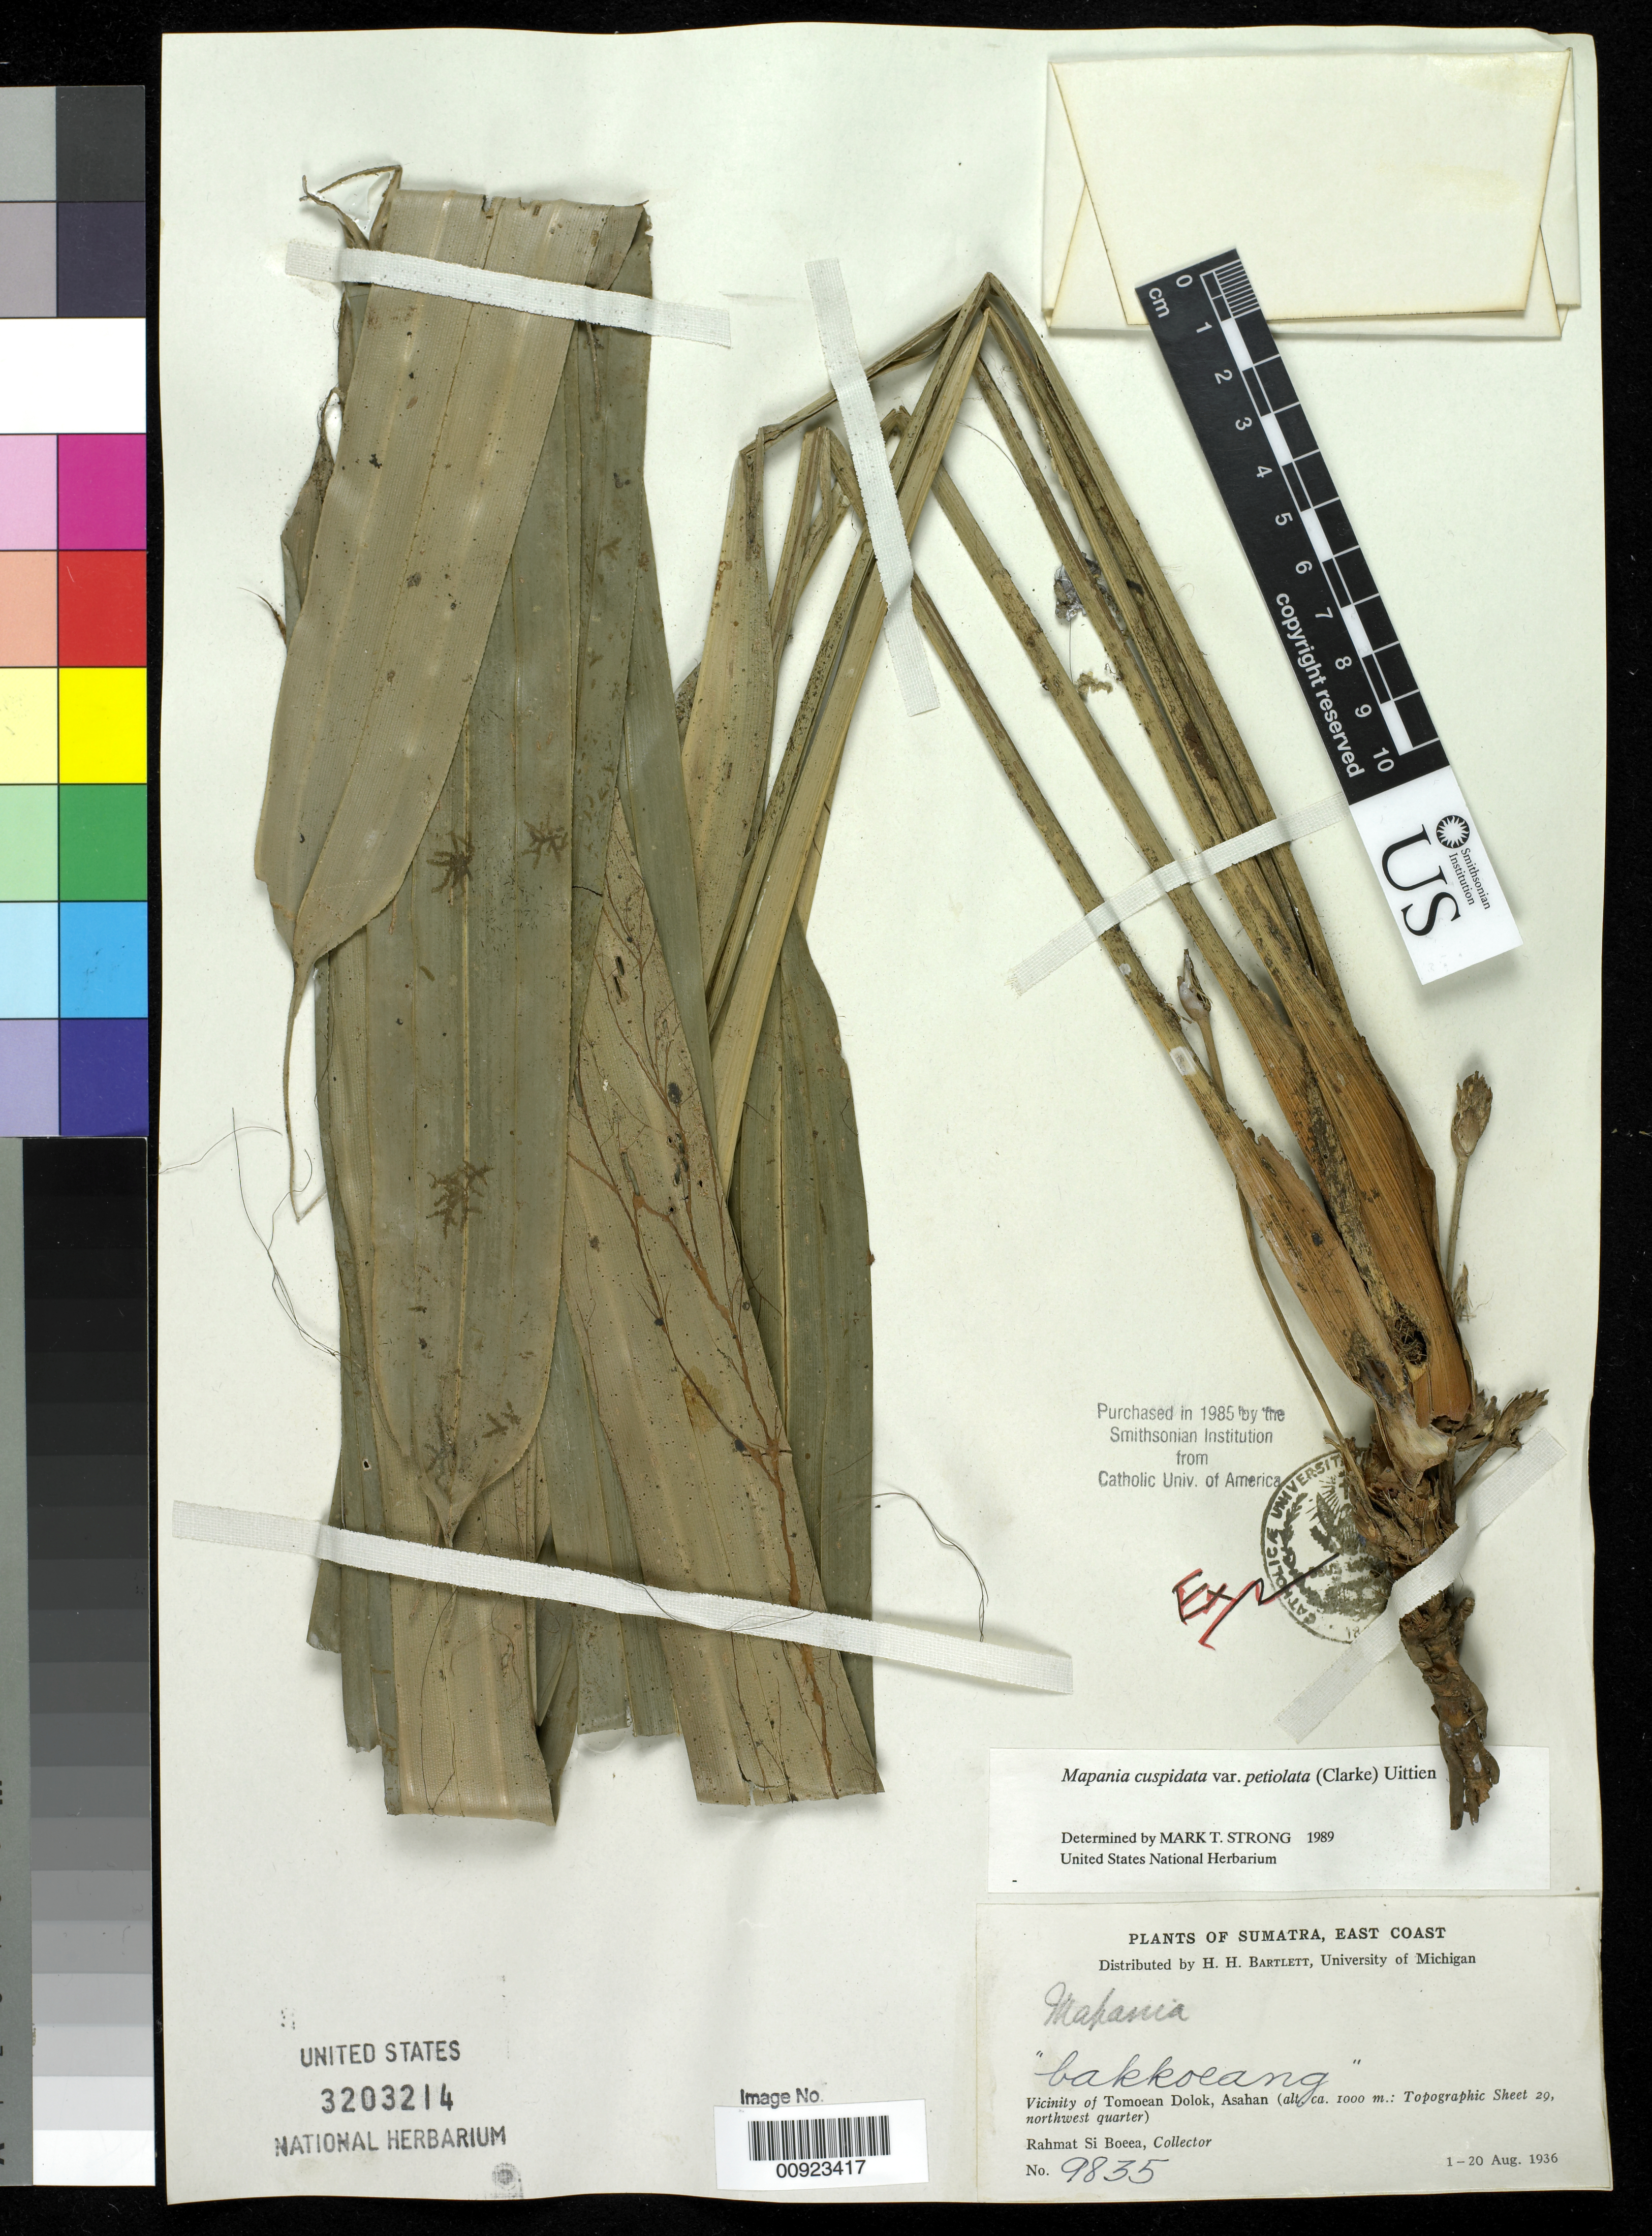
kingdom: Plantae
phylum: Tracheophyta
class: Liliopsida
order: Poales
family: Cyperaceae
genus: Mapania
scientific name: Mapania cuspidata var. petiolata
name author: (C.B. Clarke) Uittien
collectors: Rahmat Si Boeea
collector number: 9835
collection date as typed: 01 Aug 1936 to 20 Aug 1936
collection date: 1936-08-01/1936-08-20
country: Indonesia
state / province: Sumatra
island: Sumatra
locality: vicinity of Tomoean Dolok, Asahan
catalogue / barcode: US 3203214